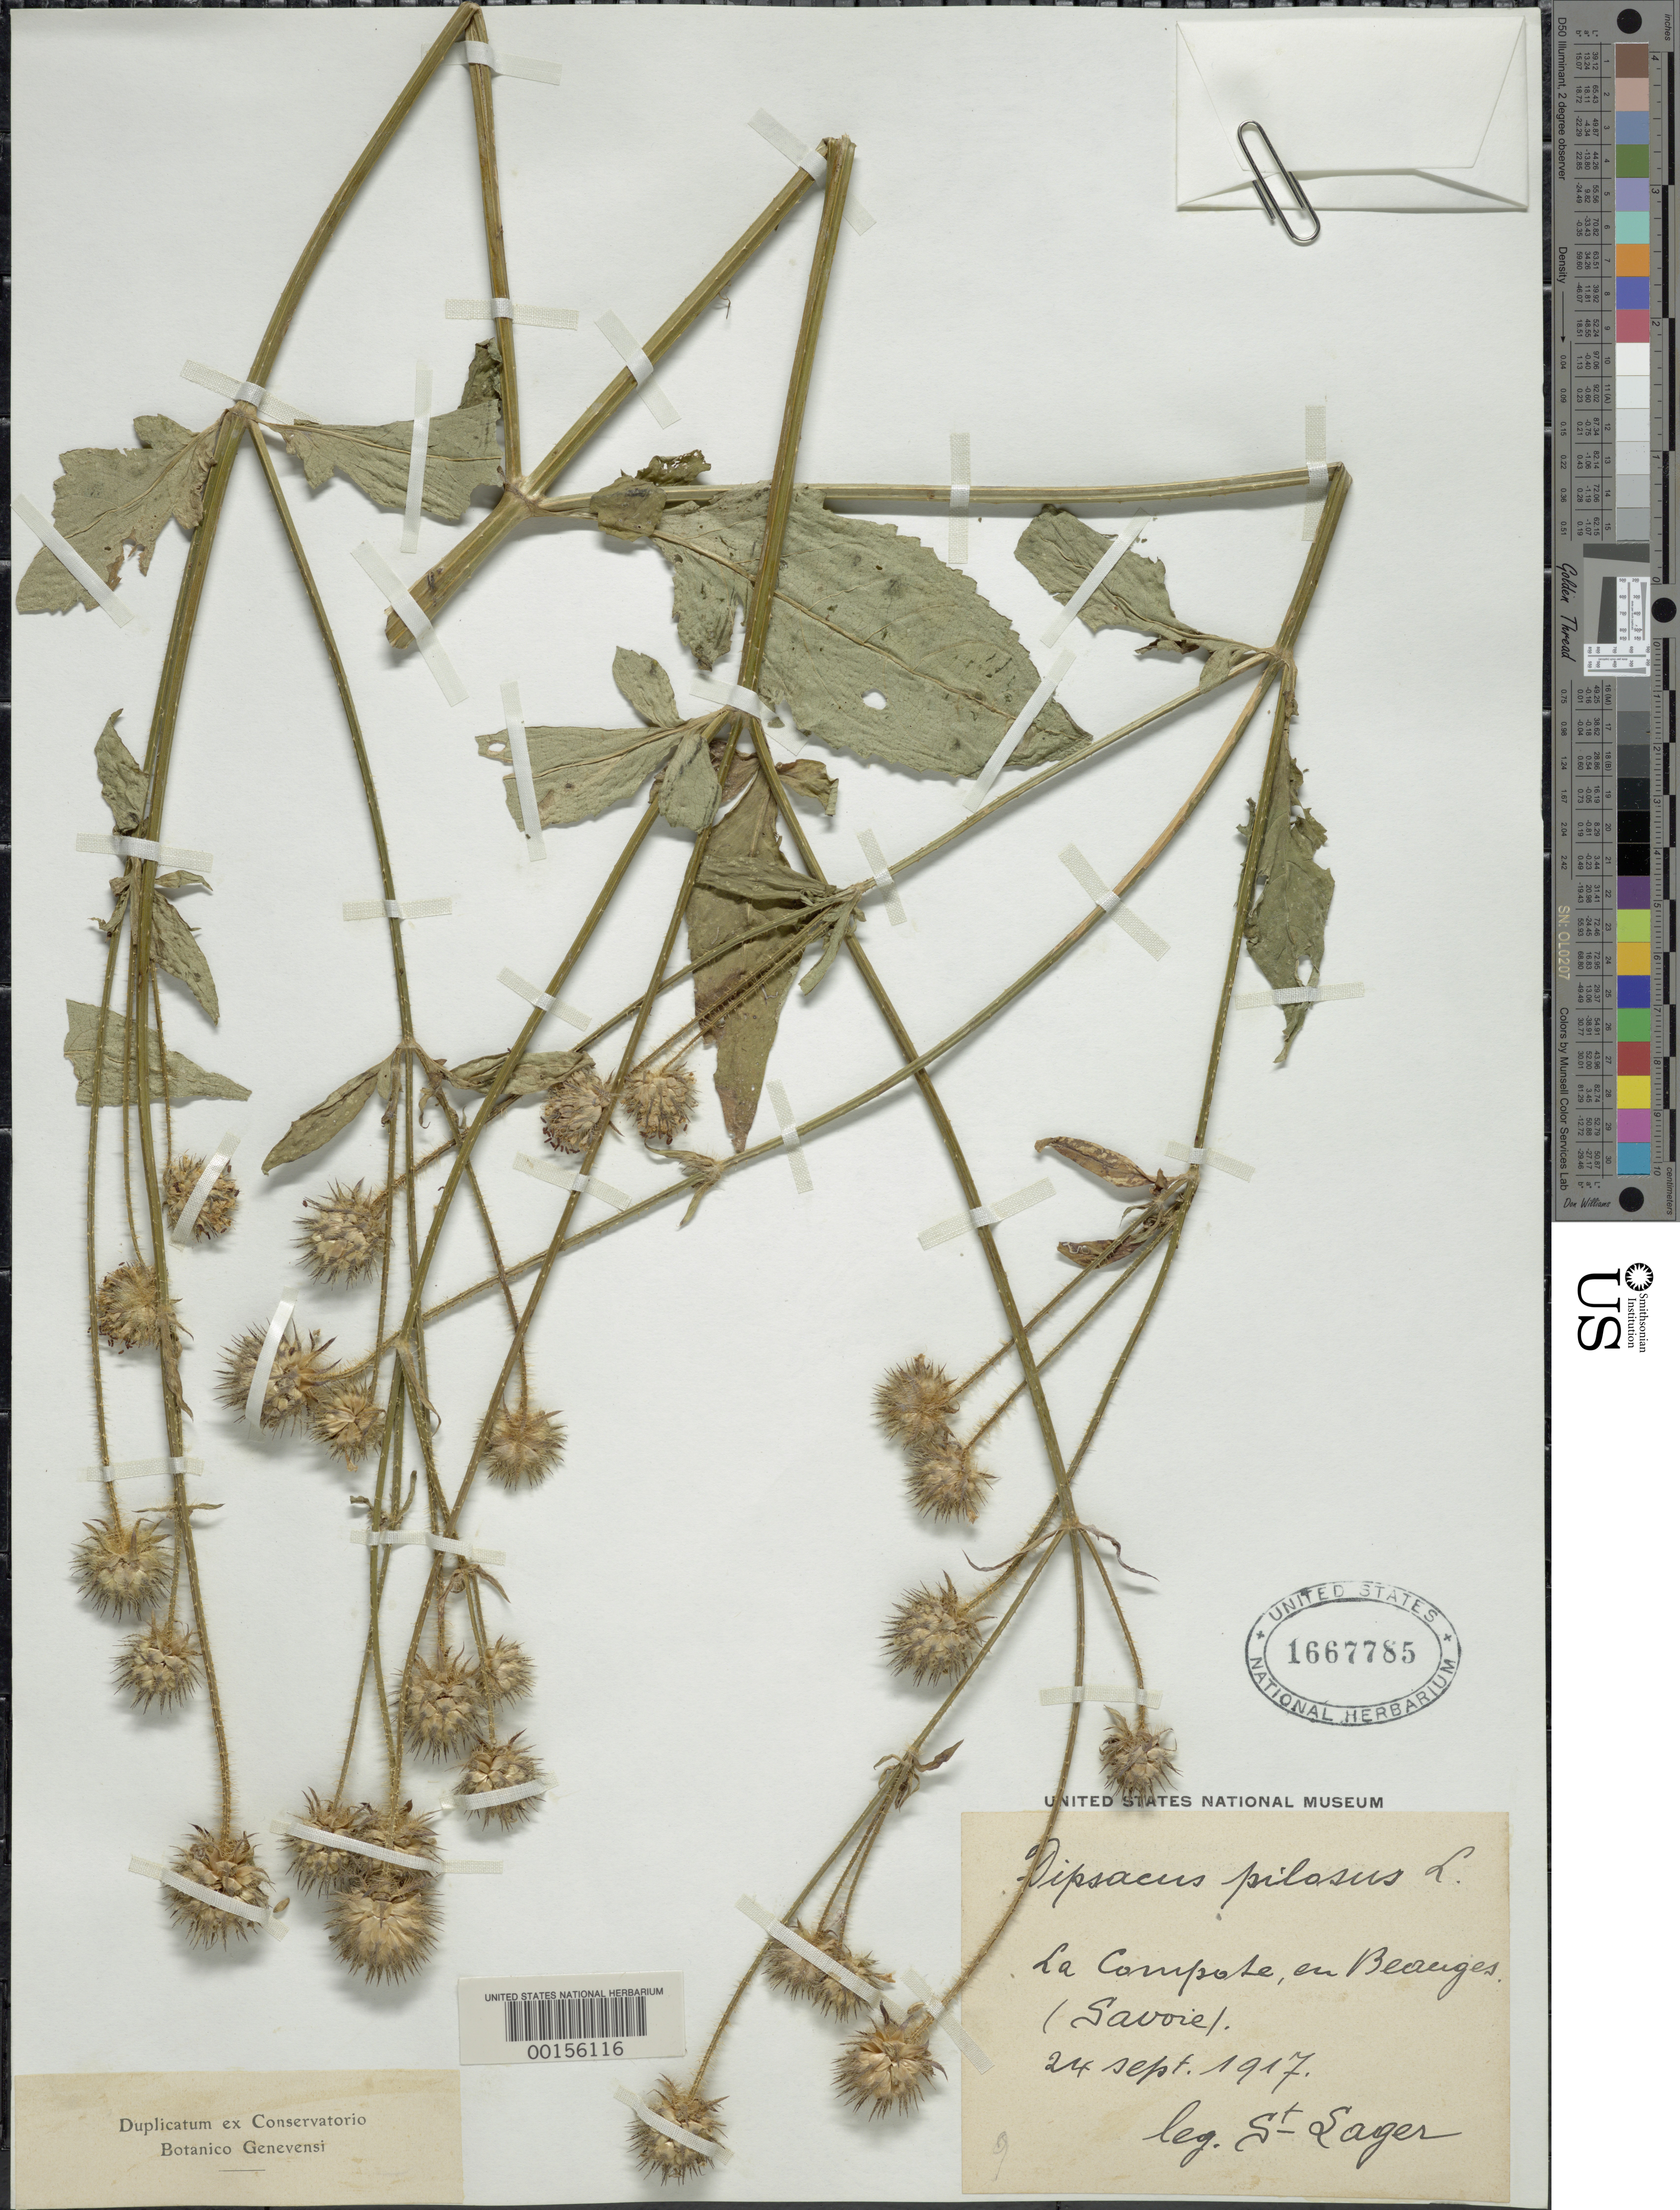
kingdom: Plantae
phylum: Tracheophyta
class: Magnoliopsida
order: Dipsacales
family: Caprifoliaceae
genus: Dipsacus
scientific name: Dipsacus pilosus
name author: L.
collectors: S. Sager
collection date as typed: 24 Sep 1917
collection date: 1917-09-24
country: France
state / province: Auvergne-Rhône-Alpes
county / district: Savoie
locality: La Compote en Beauges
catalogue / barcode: US 1667785